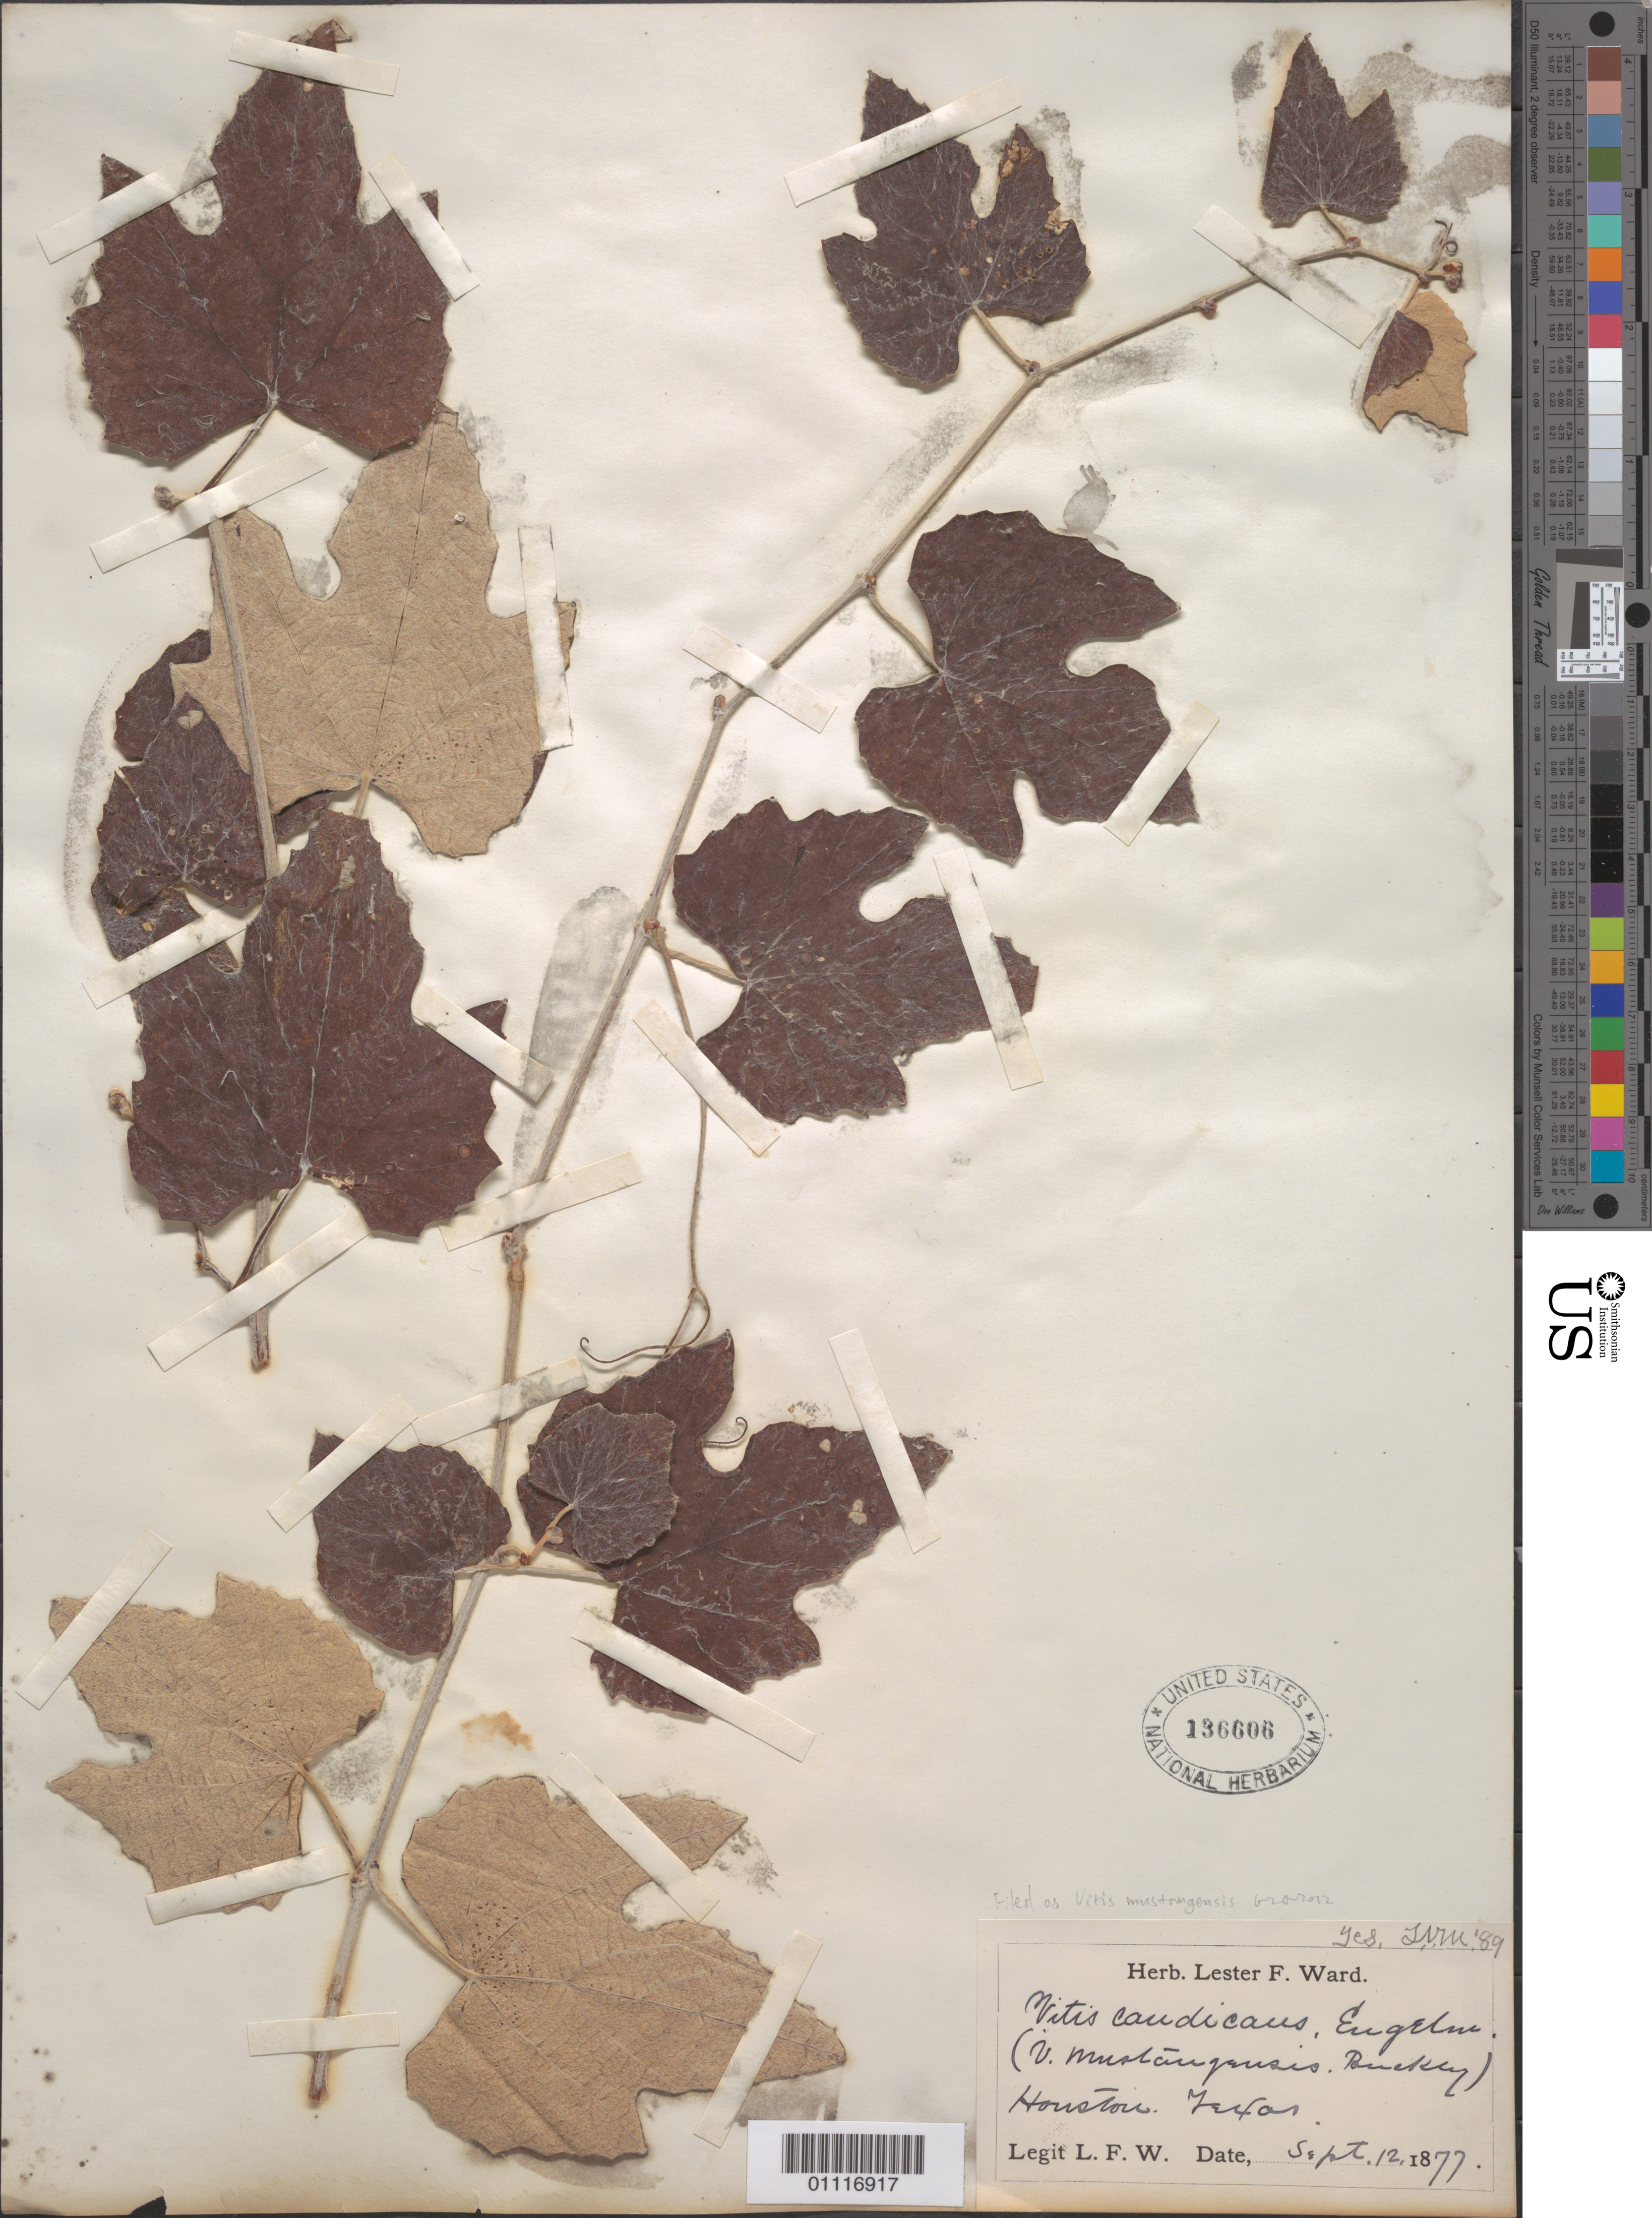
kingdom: Plantae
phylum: Tracheophyta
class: Magnoliopsida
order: Vitales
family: Vitaceae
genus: Vitis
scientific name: Vitis mustangensis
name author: Buckley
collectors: L. F. Ward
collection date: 1877-09-12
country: United States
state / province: Texas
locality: Houston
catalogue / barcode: US 136606